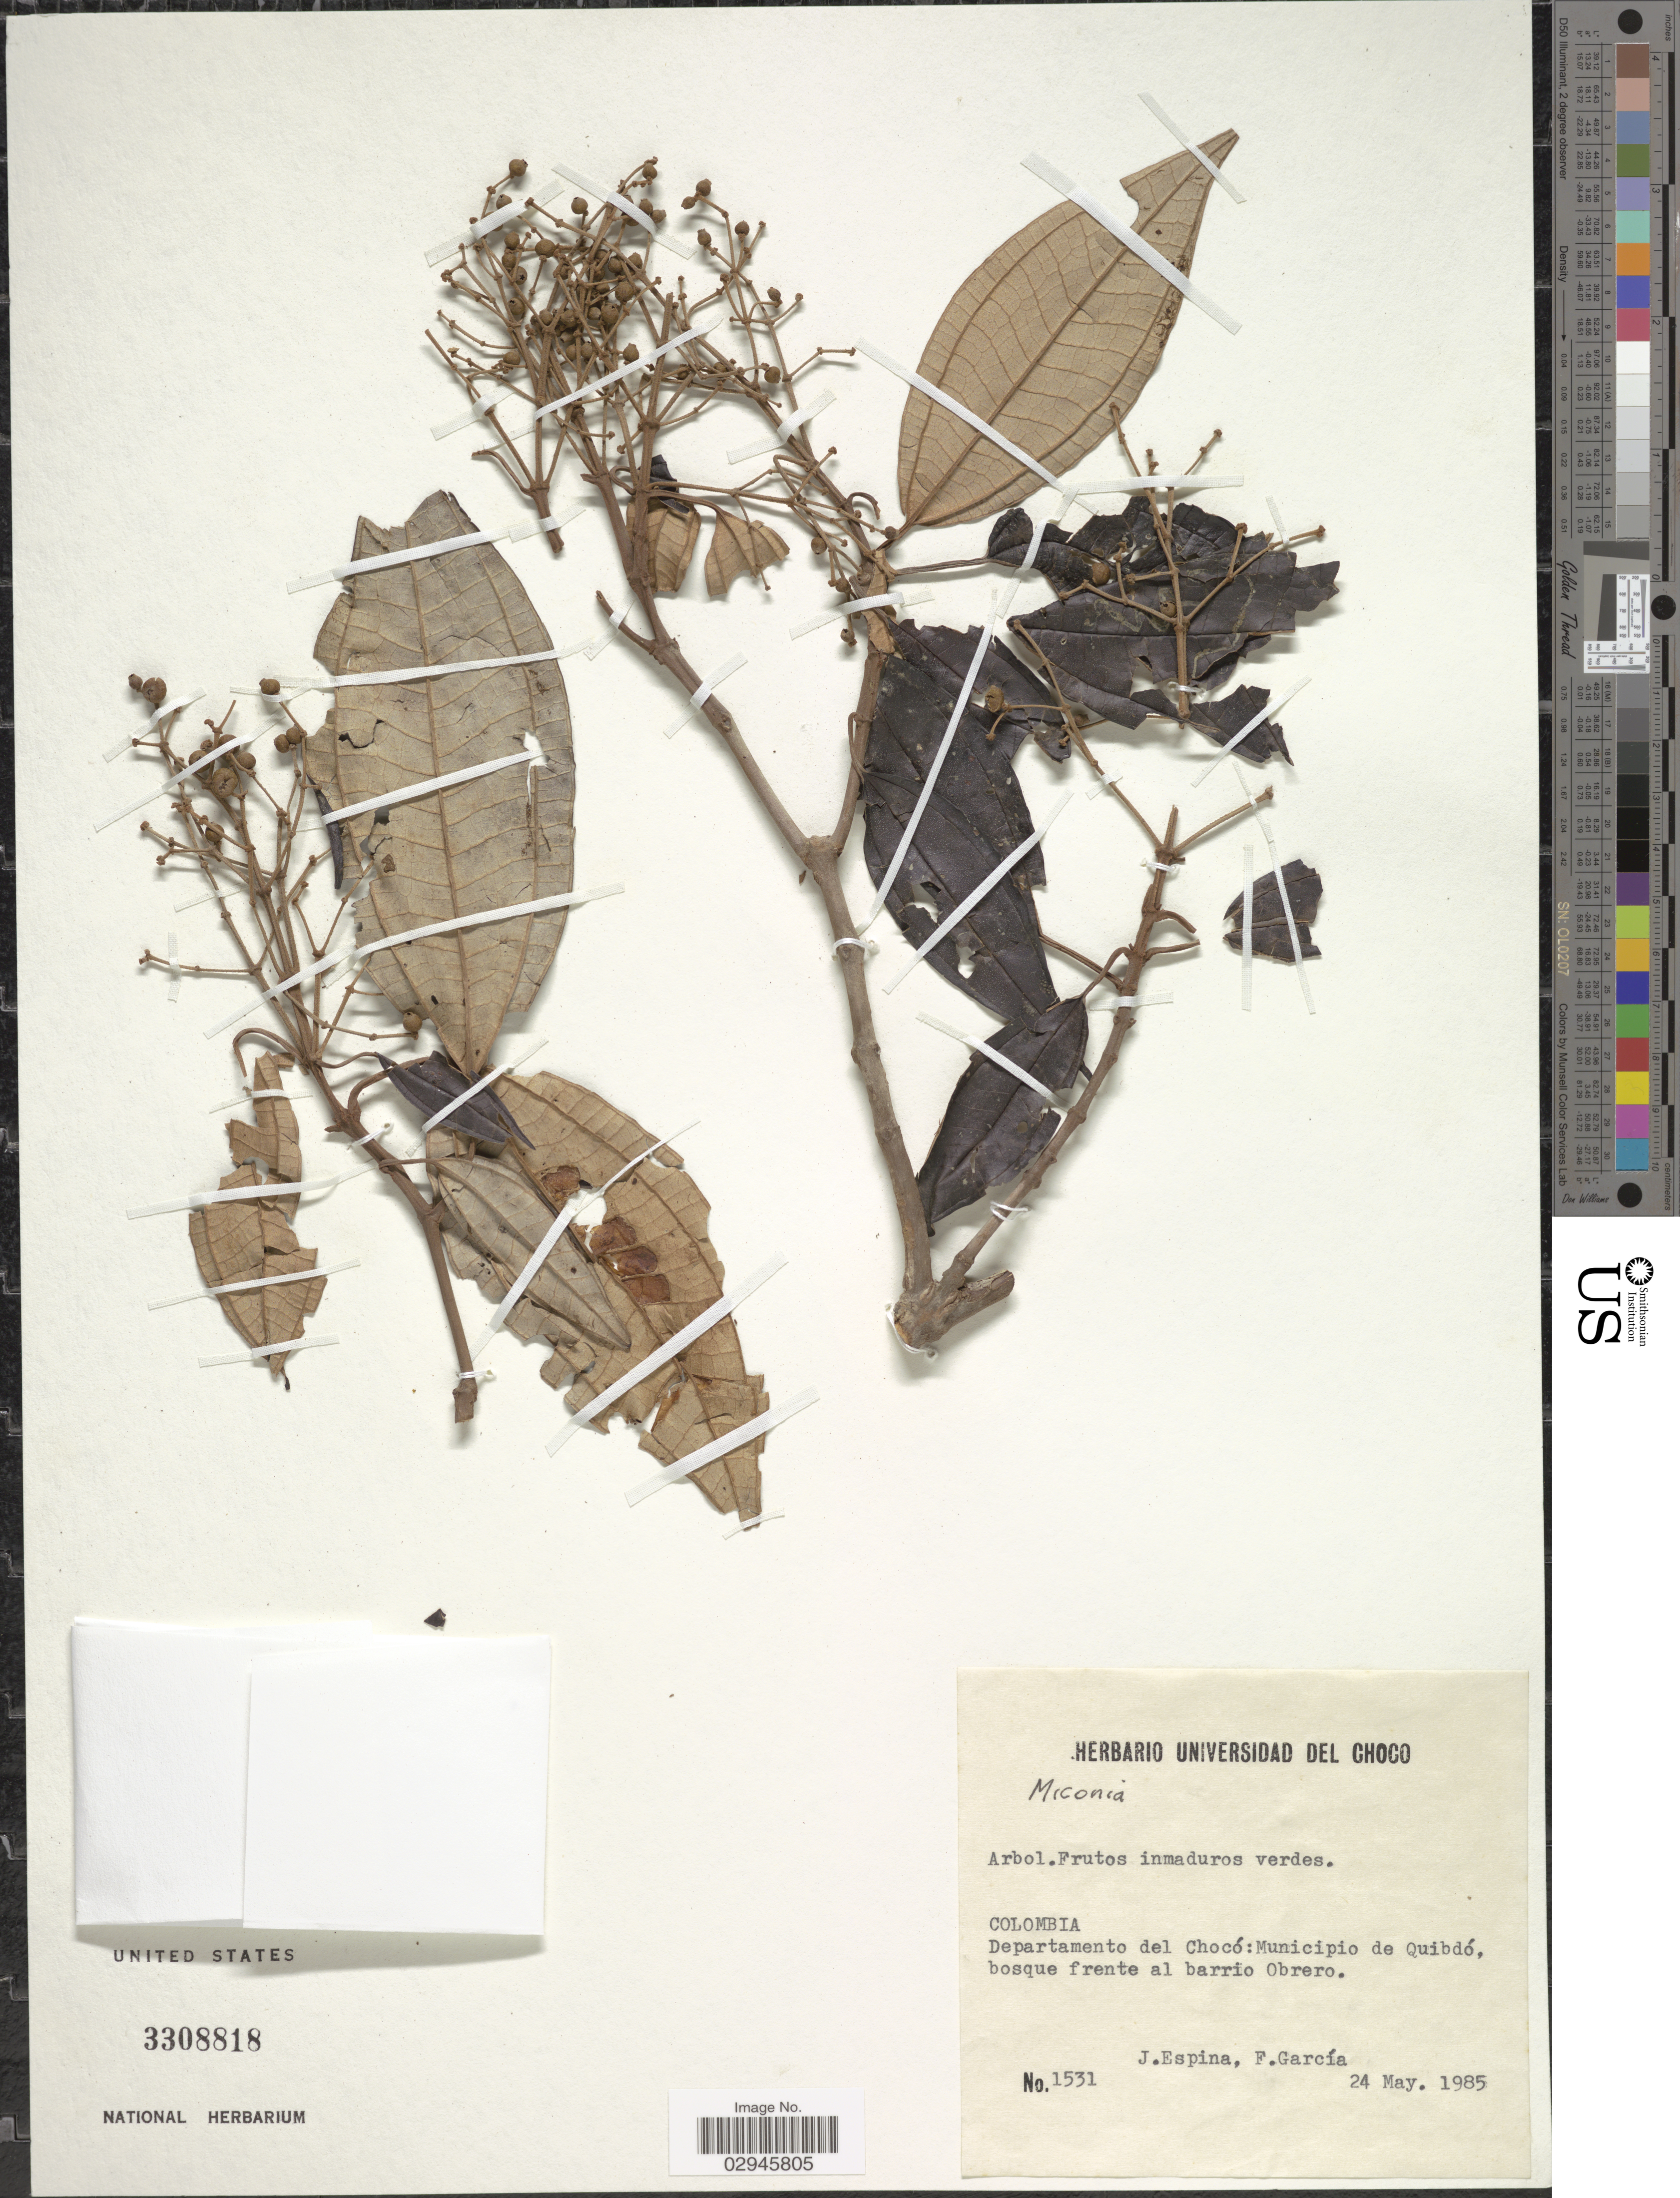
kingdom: Plantae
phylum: Tracheophyta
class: Magnoliopsida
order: Myrtales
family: Melastomataceae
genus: Miconia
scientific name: Miconia sp.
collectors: J. Espina & F. Garcia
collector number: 1531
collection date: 1985-05-24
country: Colombia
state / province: Chocó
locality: Departamento del Chocó: Municipio de Quibdó, bosque frente al barrio Obrero.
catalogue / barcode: US 3308818